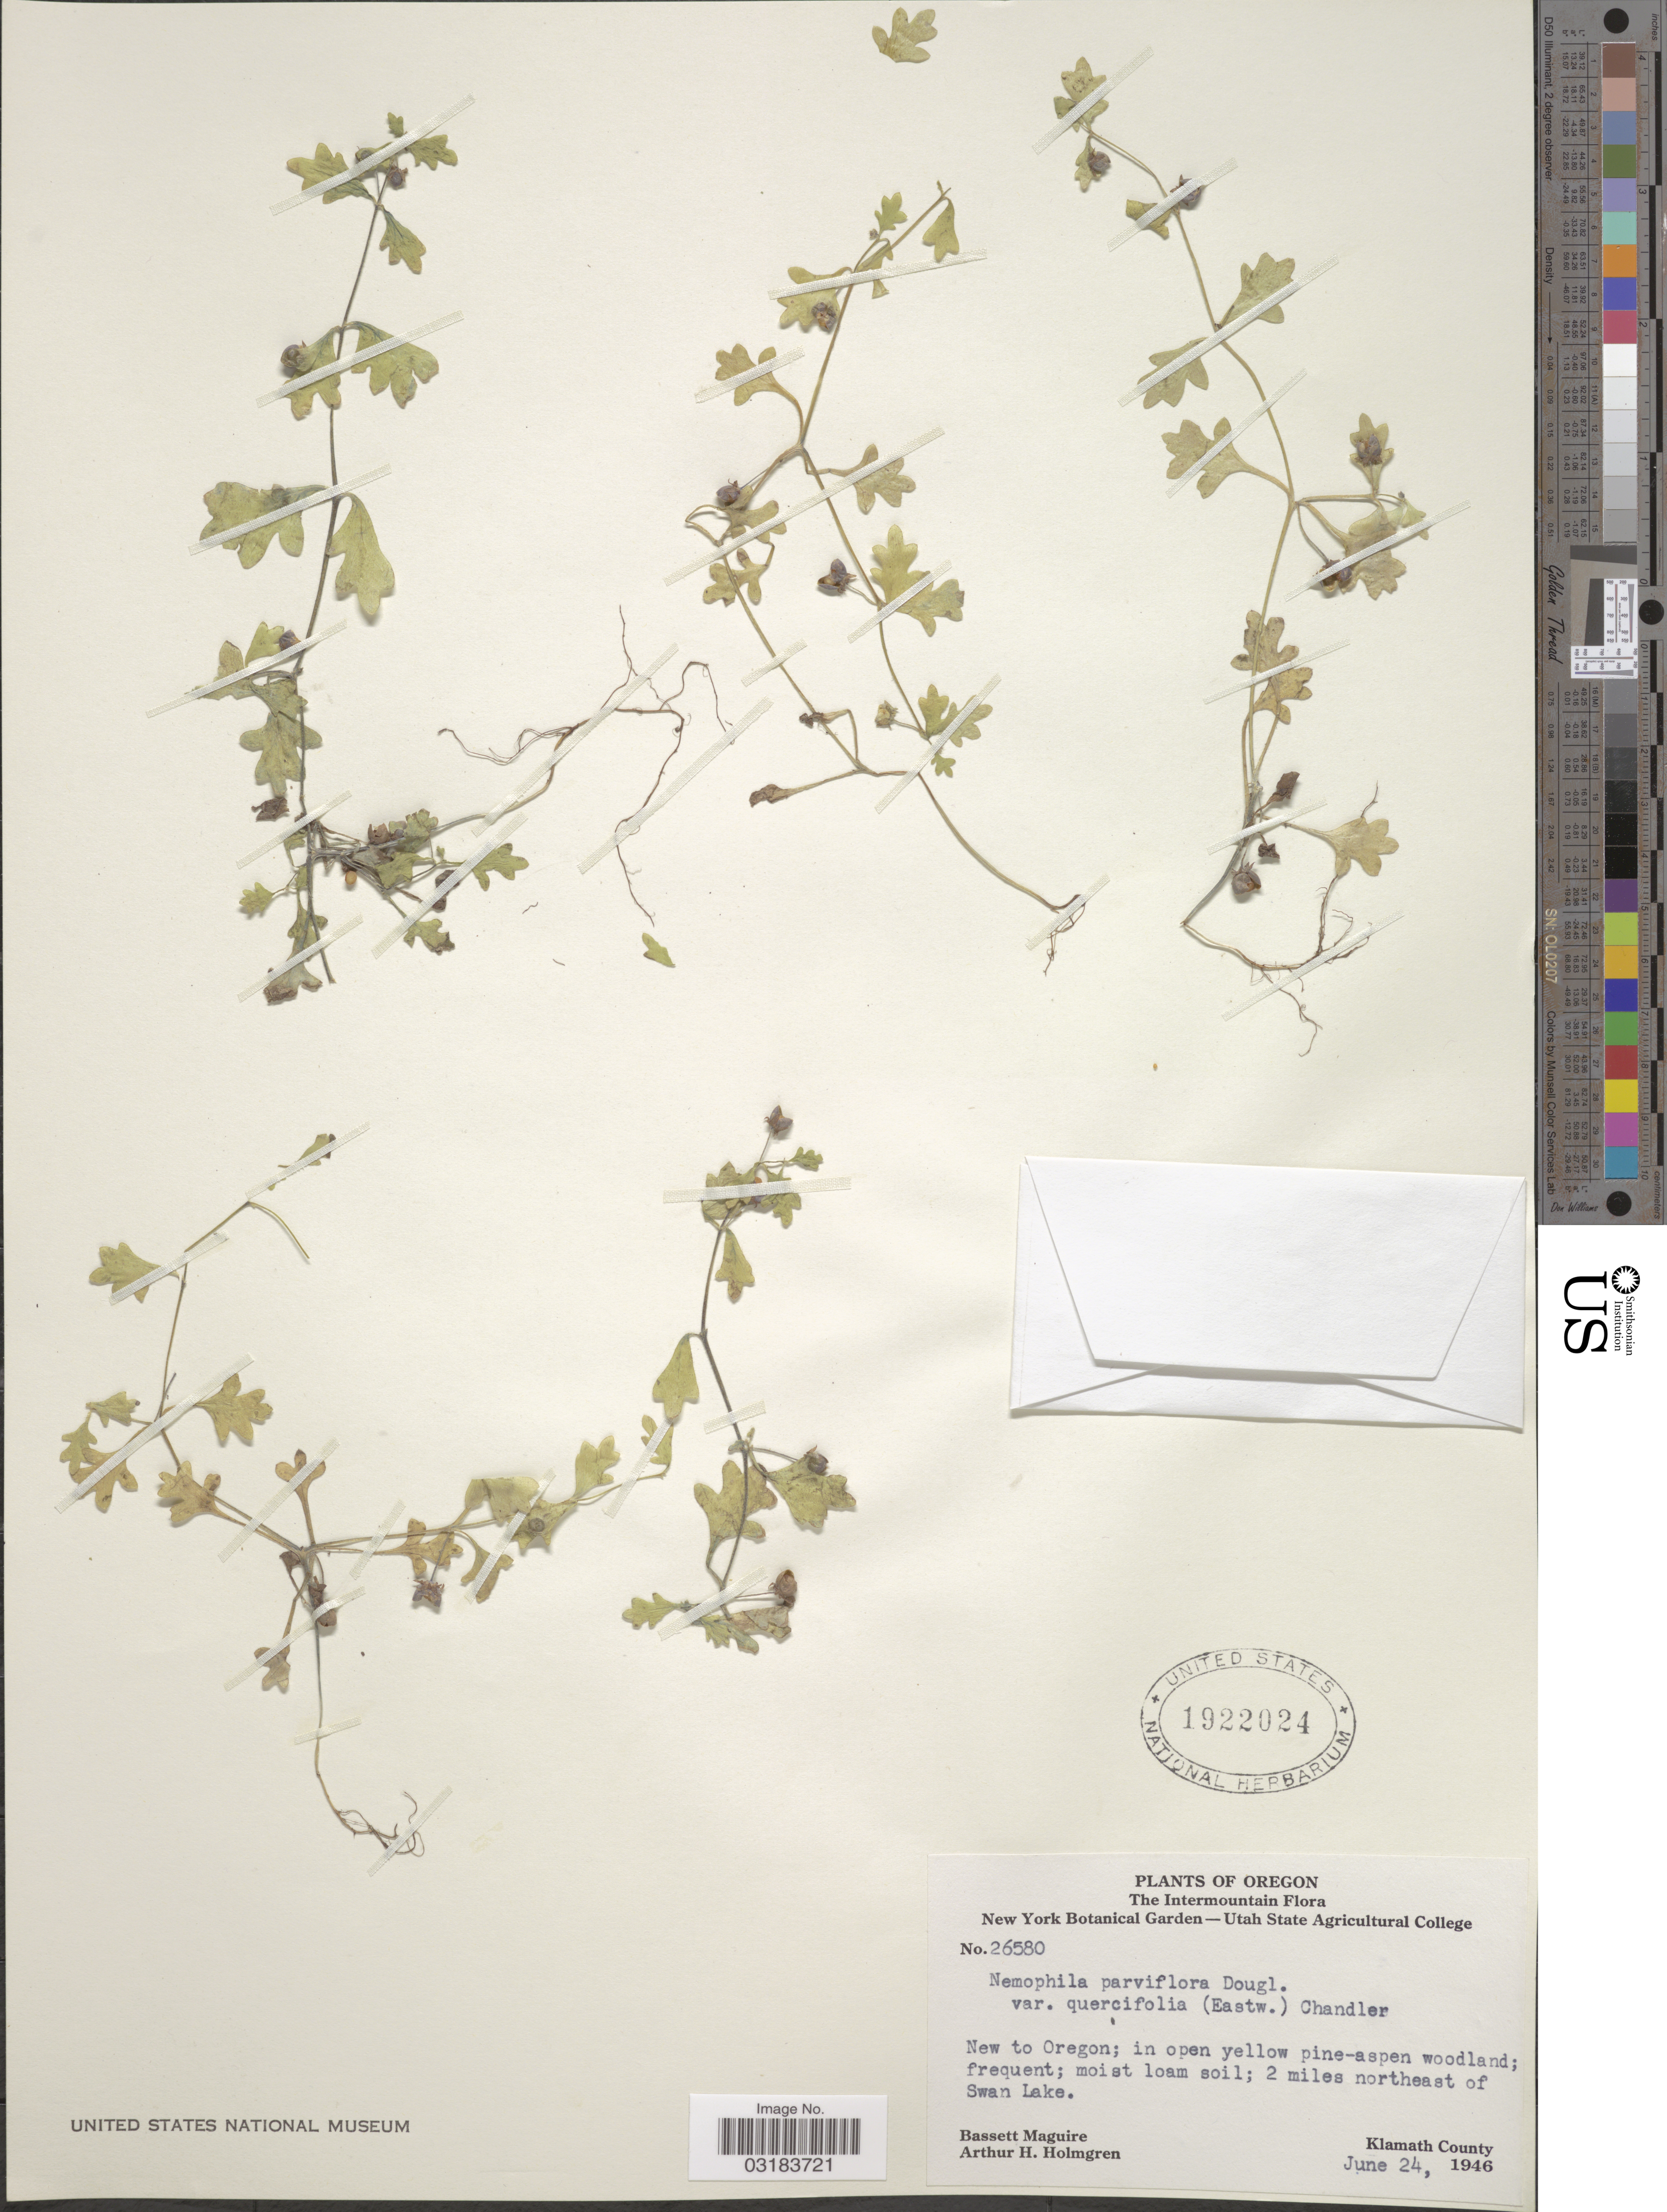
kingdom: Plantae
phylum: Tracheophyta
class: Magnoliopsida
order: Boraginales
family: Hydrophyllaceae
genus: Nemophila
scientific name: Nemophila parviflora var. quercifolia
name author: (Eastw.) H.P. Chandler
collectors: B. Maguire & A. H. Holmgren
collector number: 26580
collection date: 1946-06-24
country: United States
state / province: Oregon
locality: The Intermountain. 2 miles northeast of Swan Lake. Klamath County.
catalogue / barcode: US 1922024